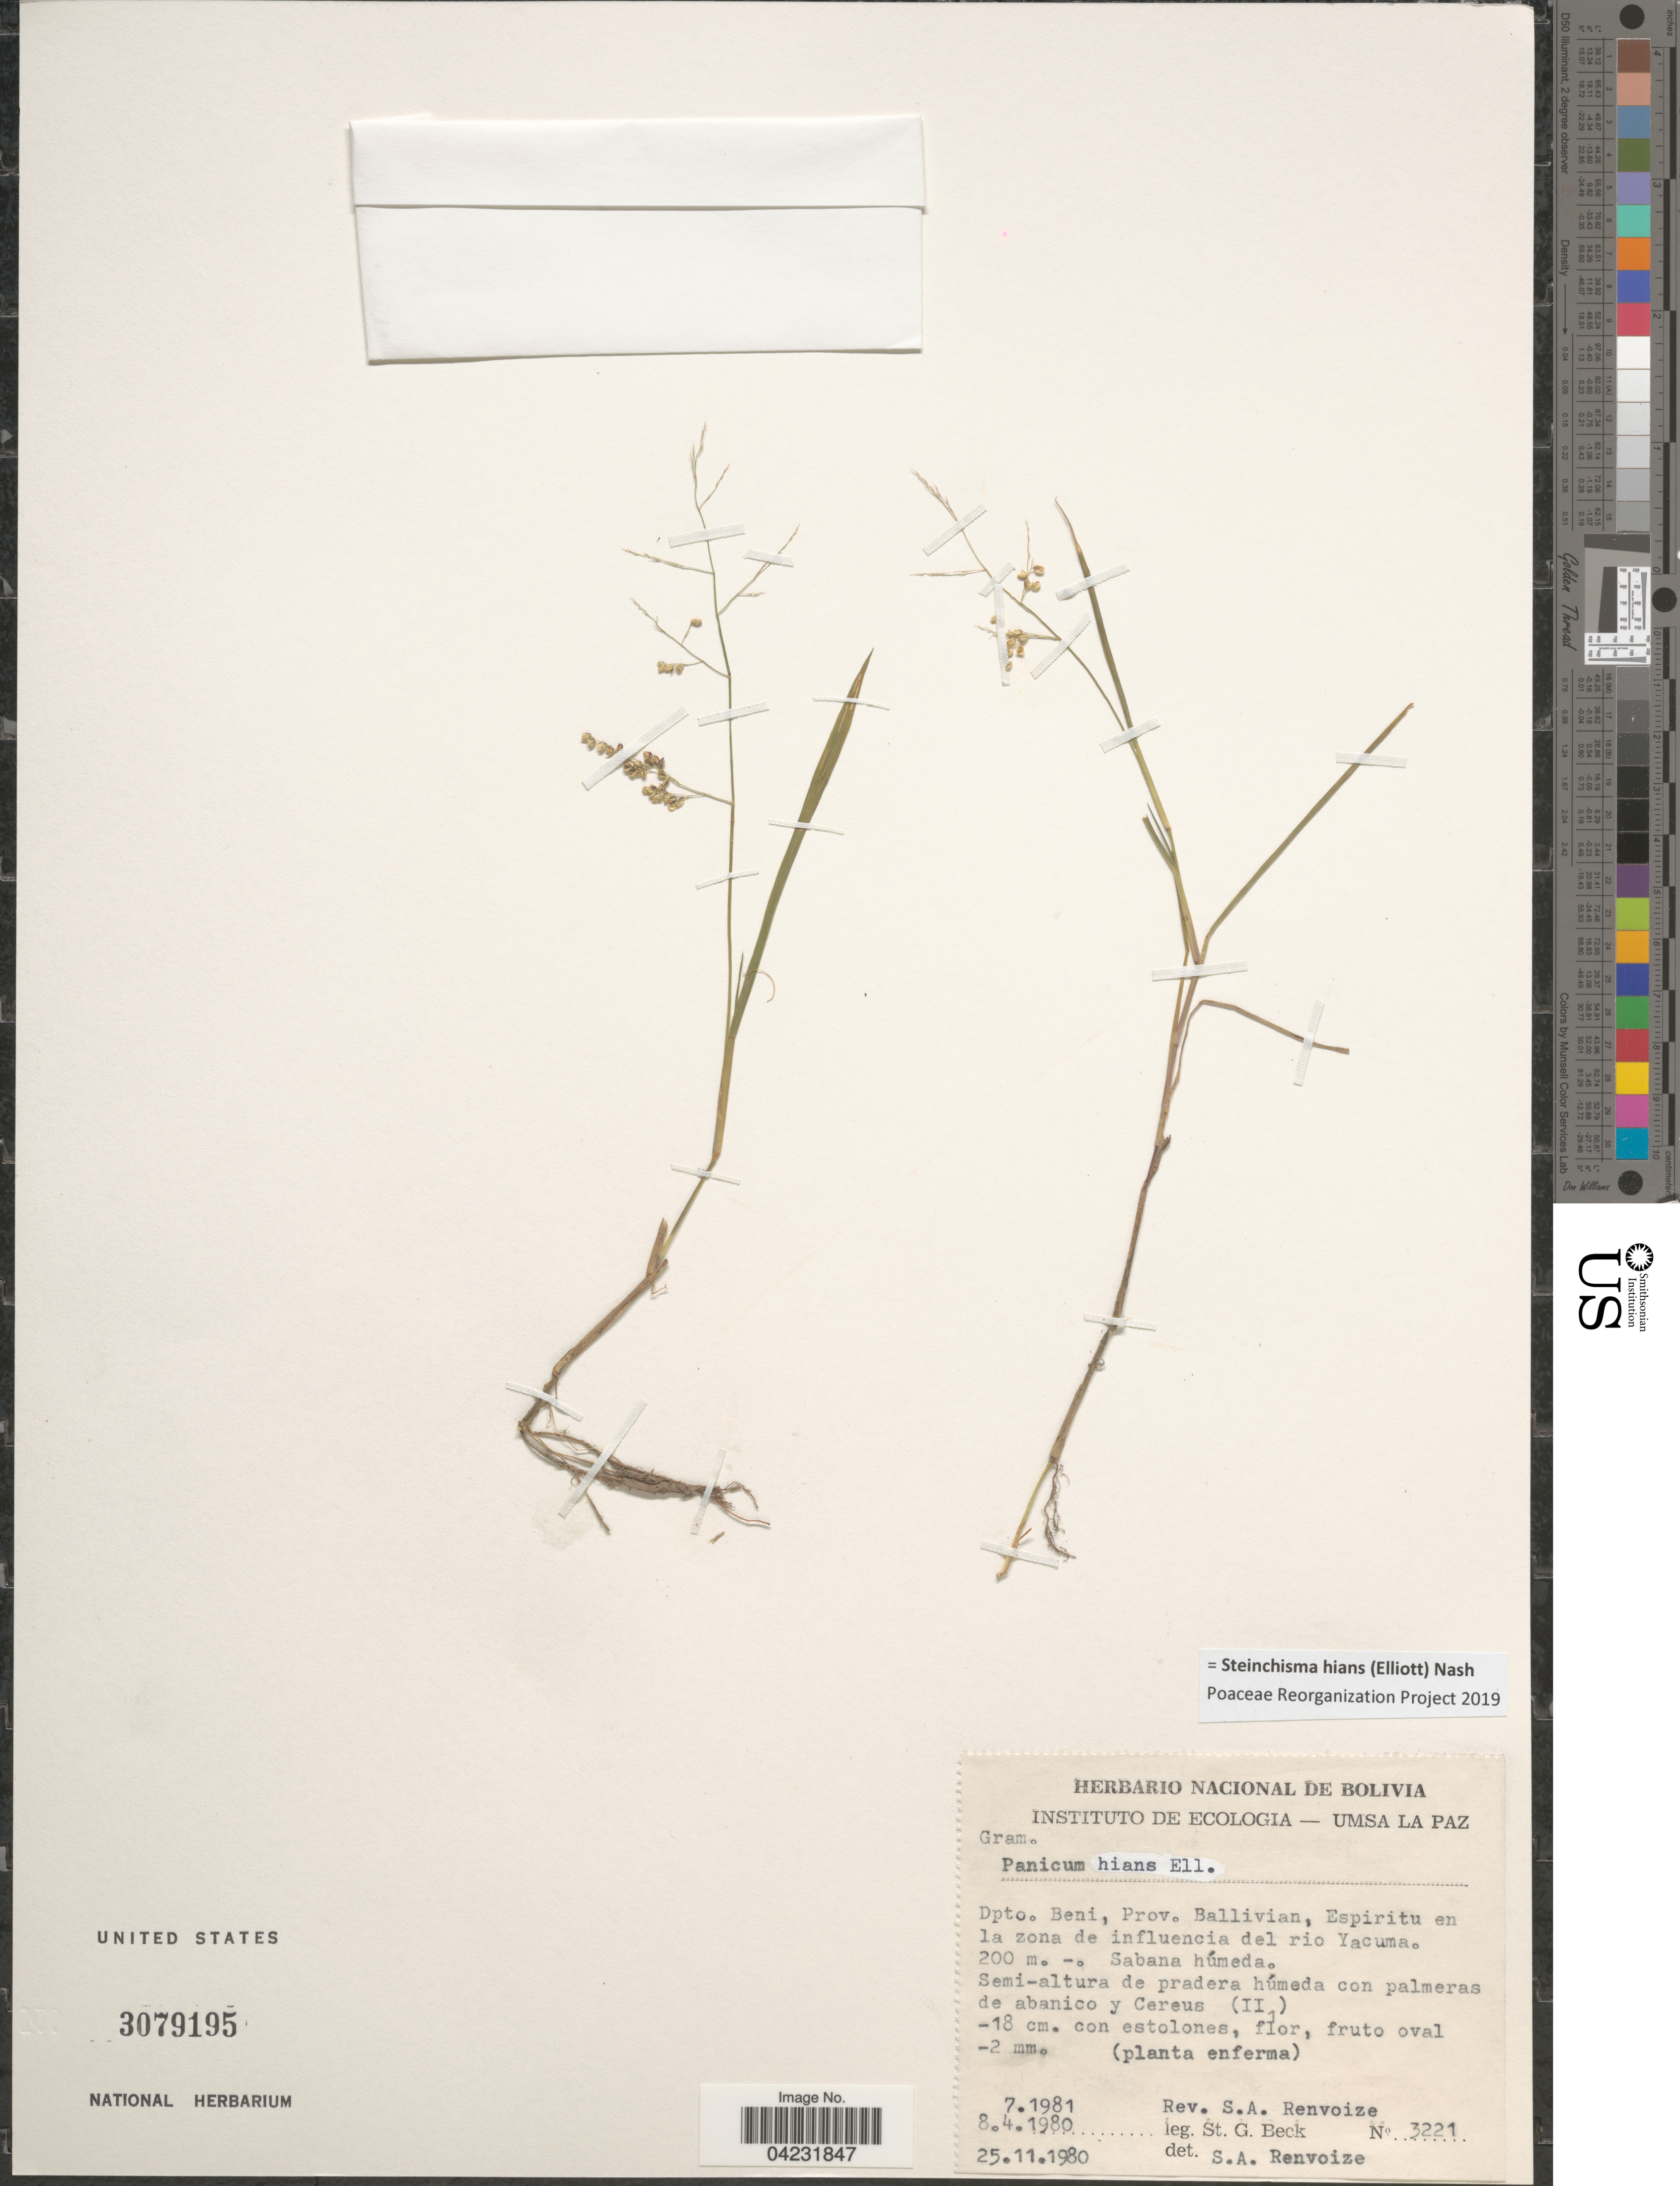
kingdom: Plantae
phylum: Tracheophyta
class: Liliopsida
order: Poales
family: Poaceae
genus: Steinchisma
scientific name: Steinchisma hians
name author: (Elliott) Nash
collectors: S. A. Renvoize & S. G. Beck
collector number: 3221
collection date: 1980-04-08/1981-07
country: Bolivia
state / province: Beni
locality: Dpto. Beni, Prov. Ballivian, Espiritu en la zona de influencia del rio Yacuma.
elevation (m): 200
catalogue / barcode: US 3079195